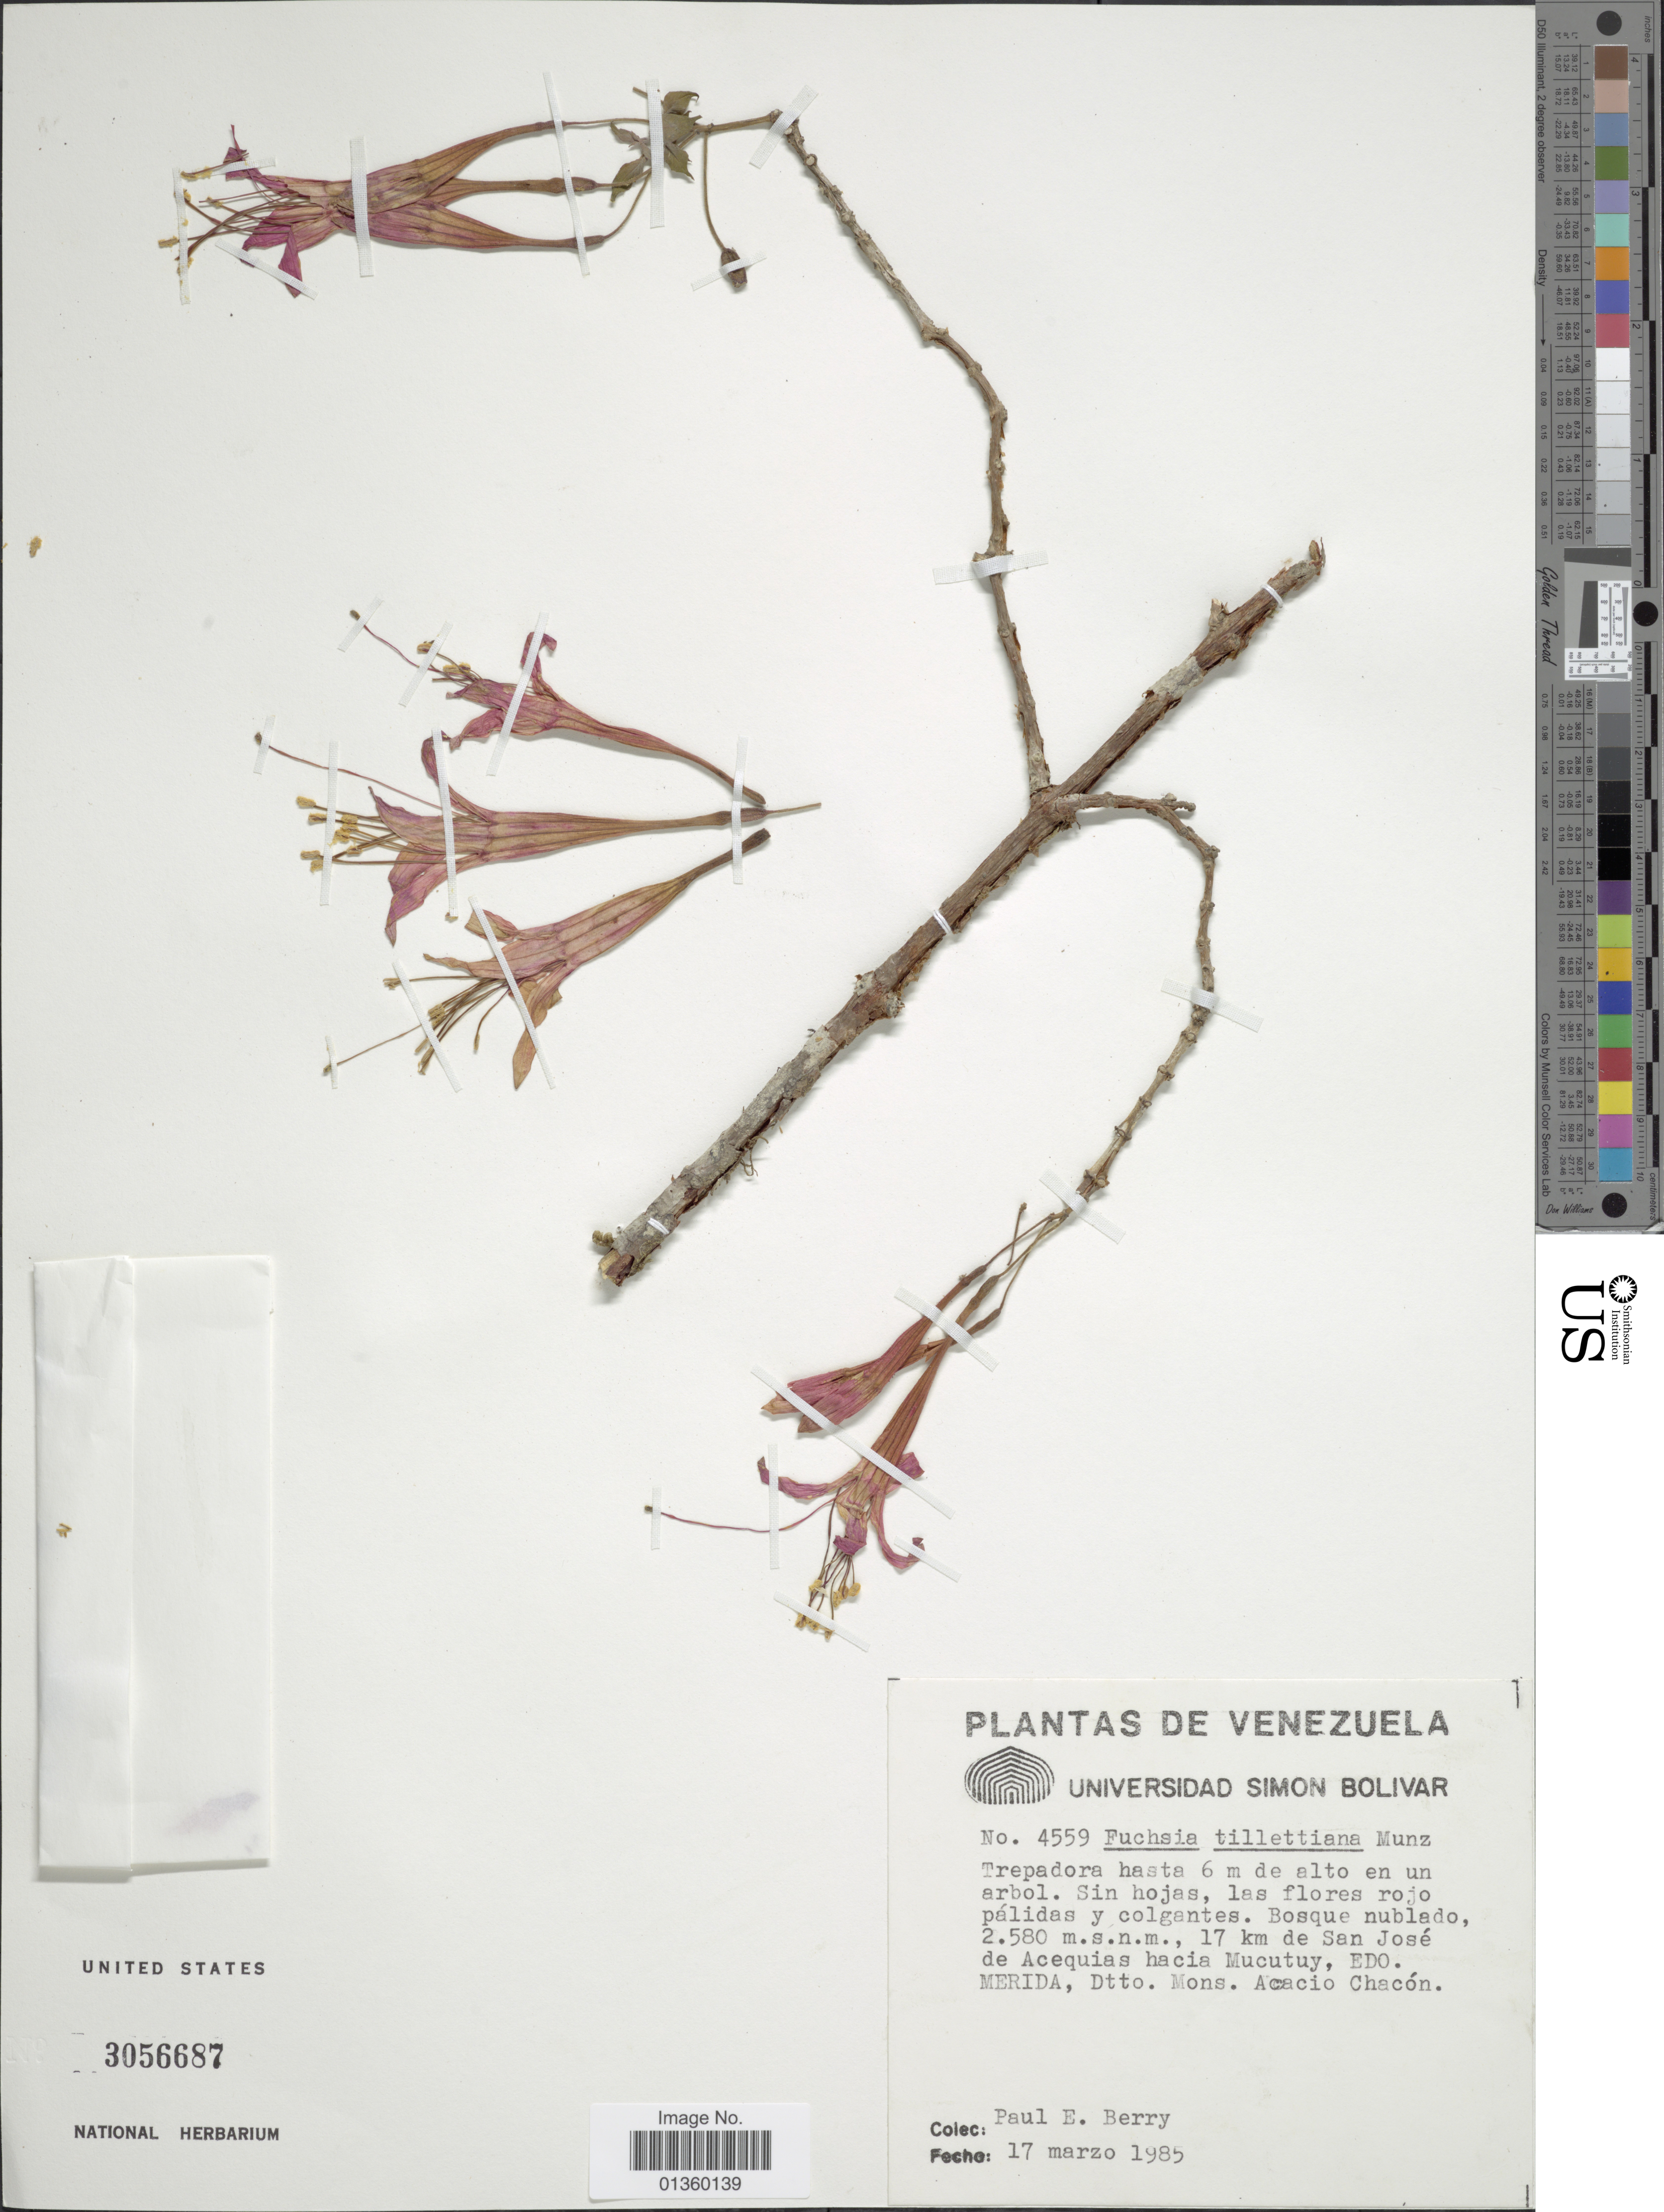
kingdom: Plantae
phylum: Tracheophyta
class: Magnoliopsida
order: Myrtales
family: Onagraceae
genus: Fuchsia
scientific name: Fuchsia tillettiana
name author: Munz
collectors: P. E. Berry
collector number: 4559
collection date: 1985-03-17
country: Venezuela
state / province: Mérida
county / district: Arzobispo Chacón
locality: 17 km de San José de Acequias hacia Mucutuy, Dtto. Mons. Acacio Chacón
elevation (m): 2580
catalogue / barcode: US 3056687